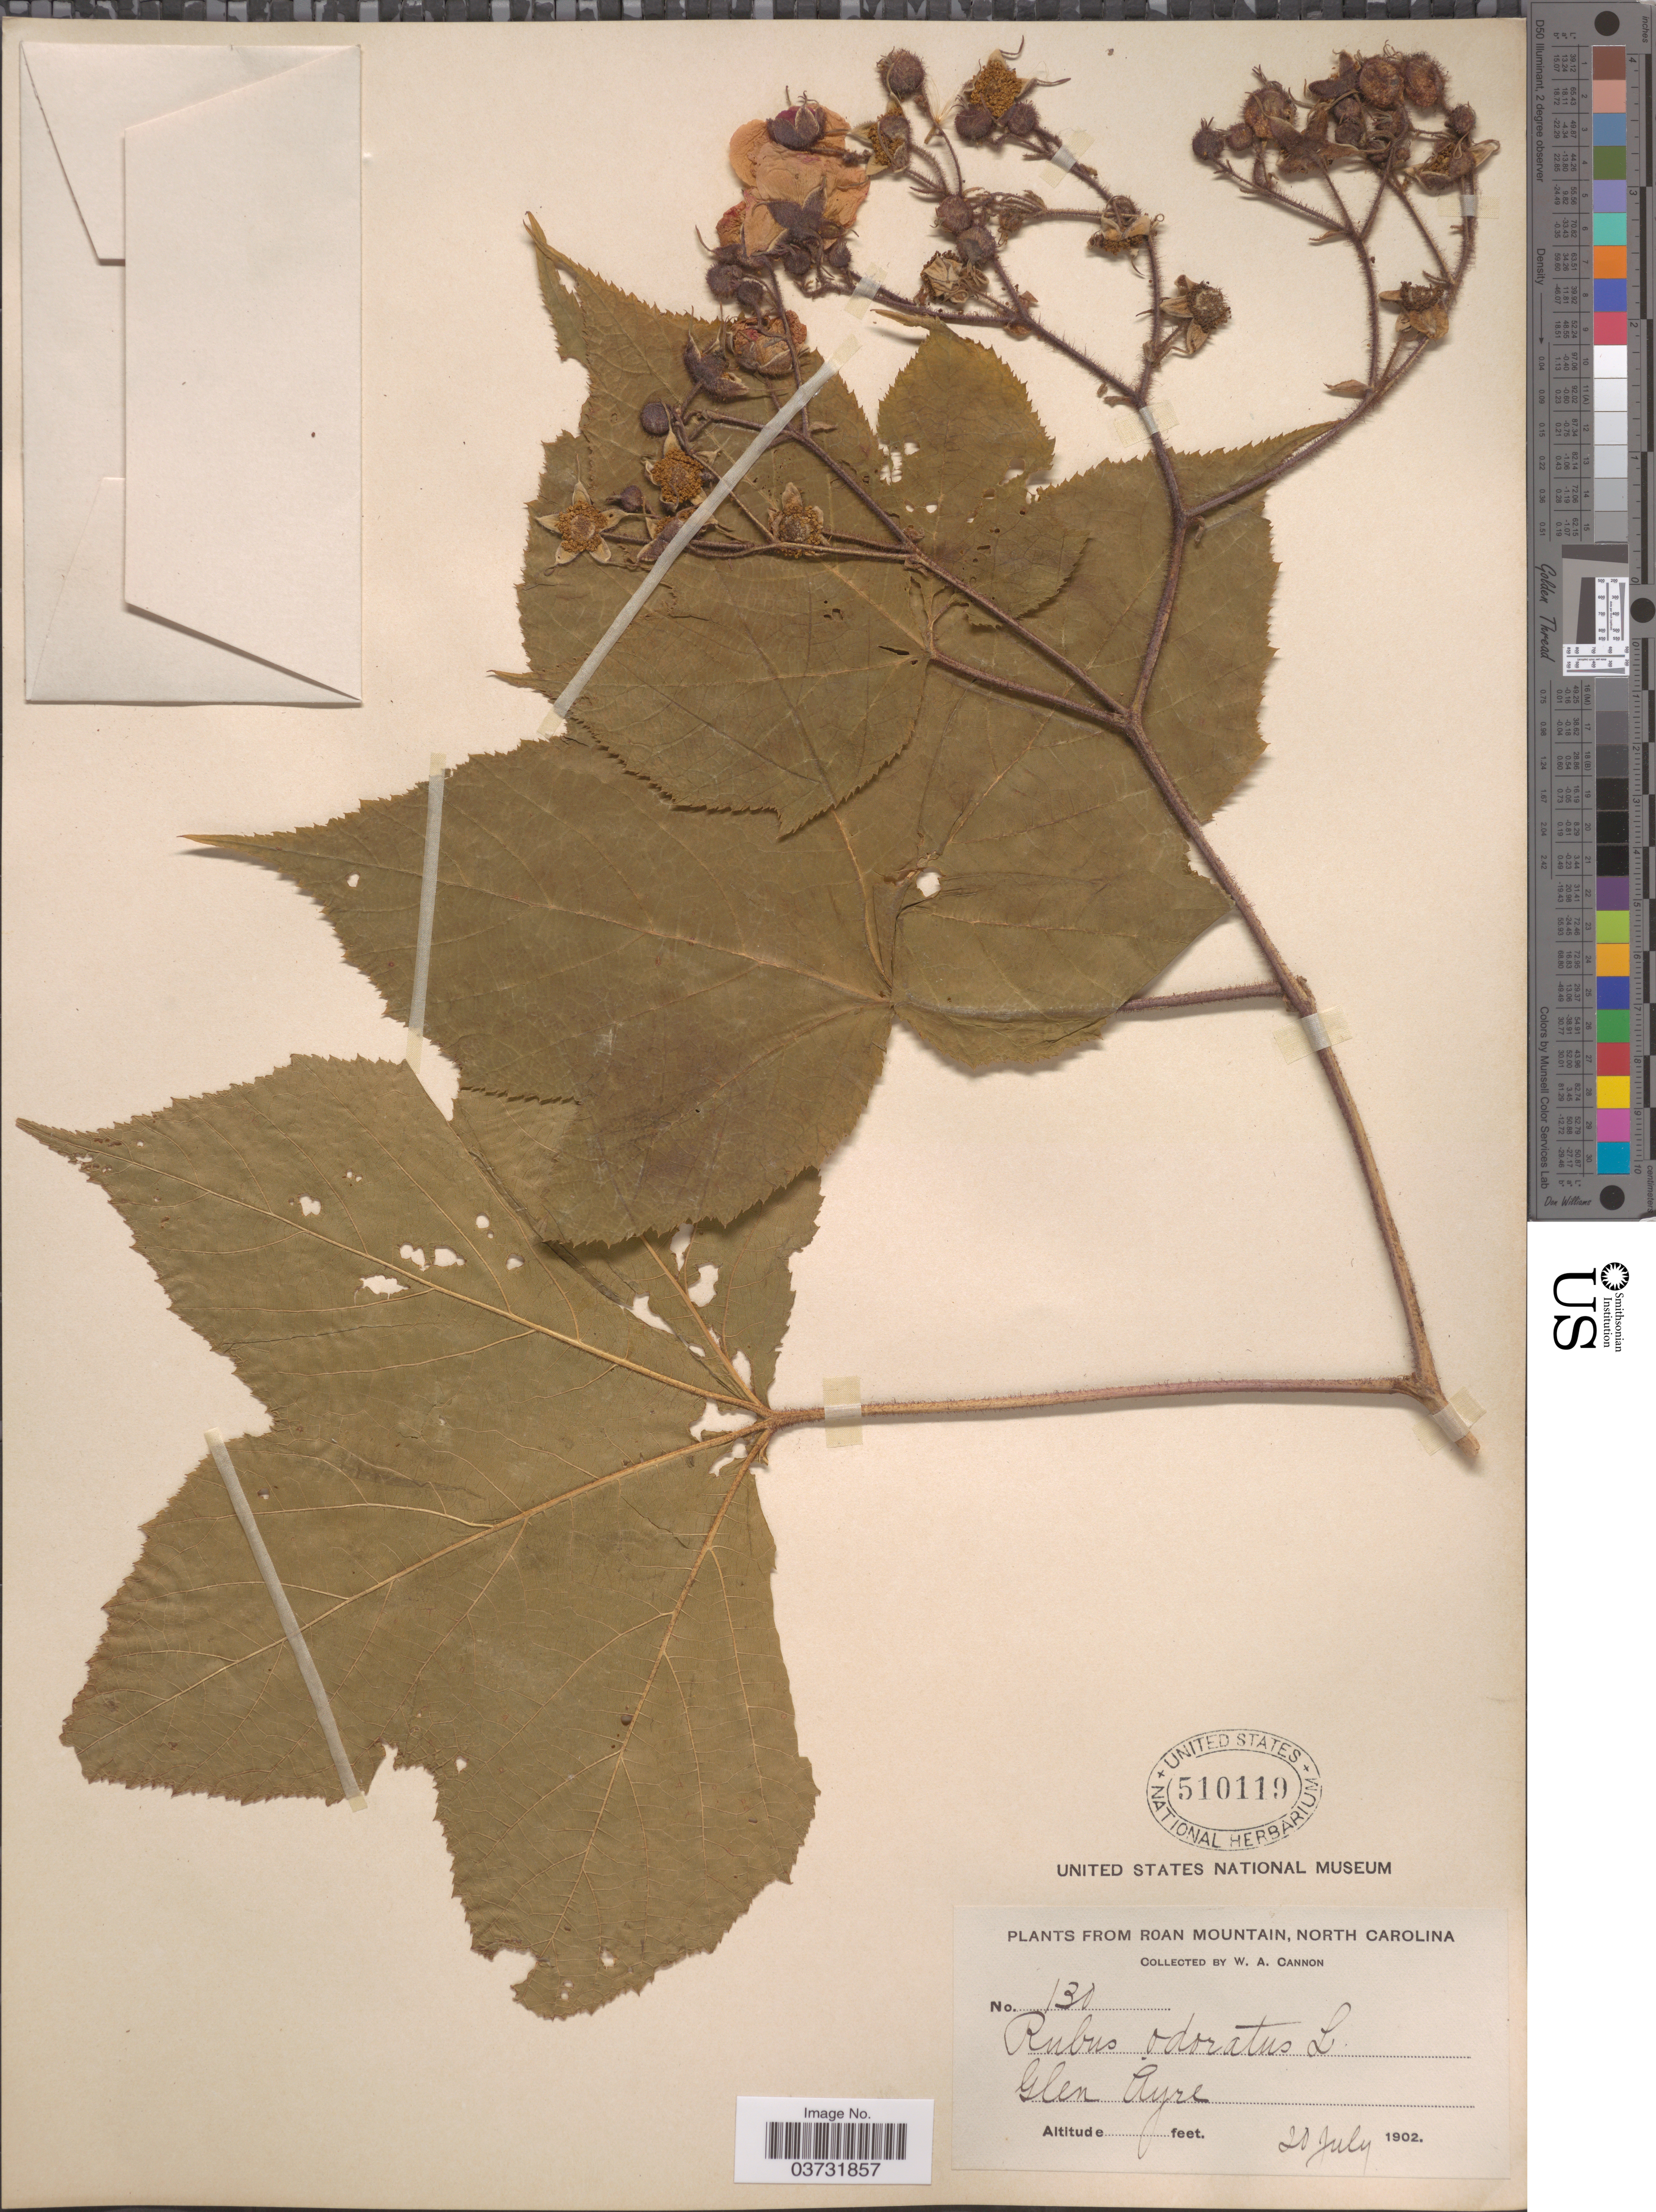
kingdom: Plantae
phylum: Tracheophyta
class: Magnoliopsida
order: Rosales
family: Rosaceae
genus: Rubus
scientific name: Rubus odoratus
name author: L.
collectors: W. Cannon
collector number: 130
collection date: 1902-07-20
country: United States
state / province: North Carolina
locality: From Roan Mountain. Glen Ayre.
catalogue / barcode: US 510119